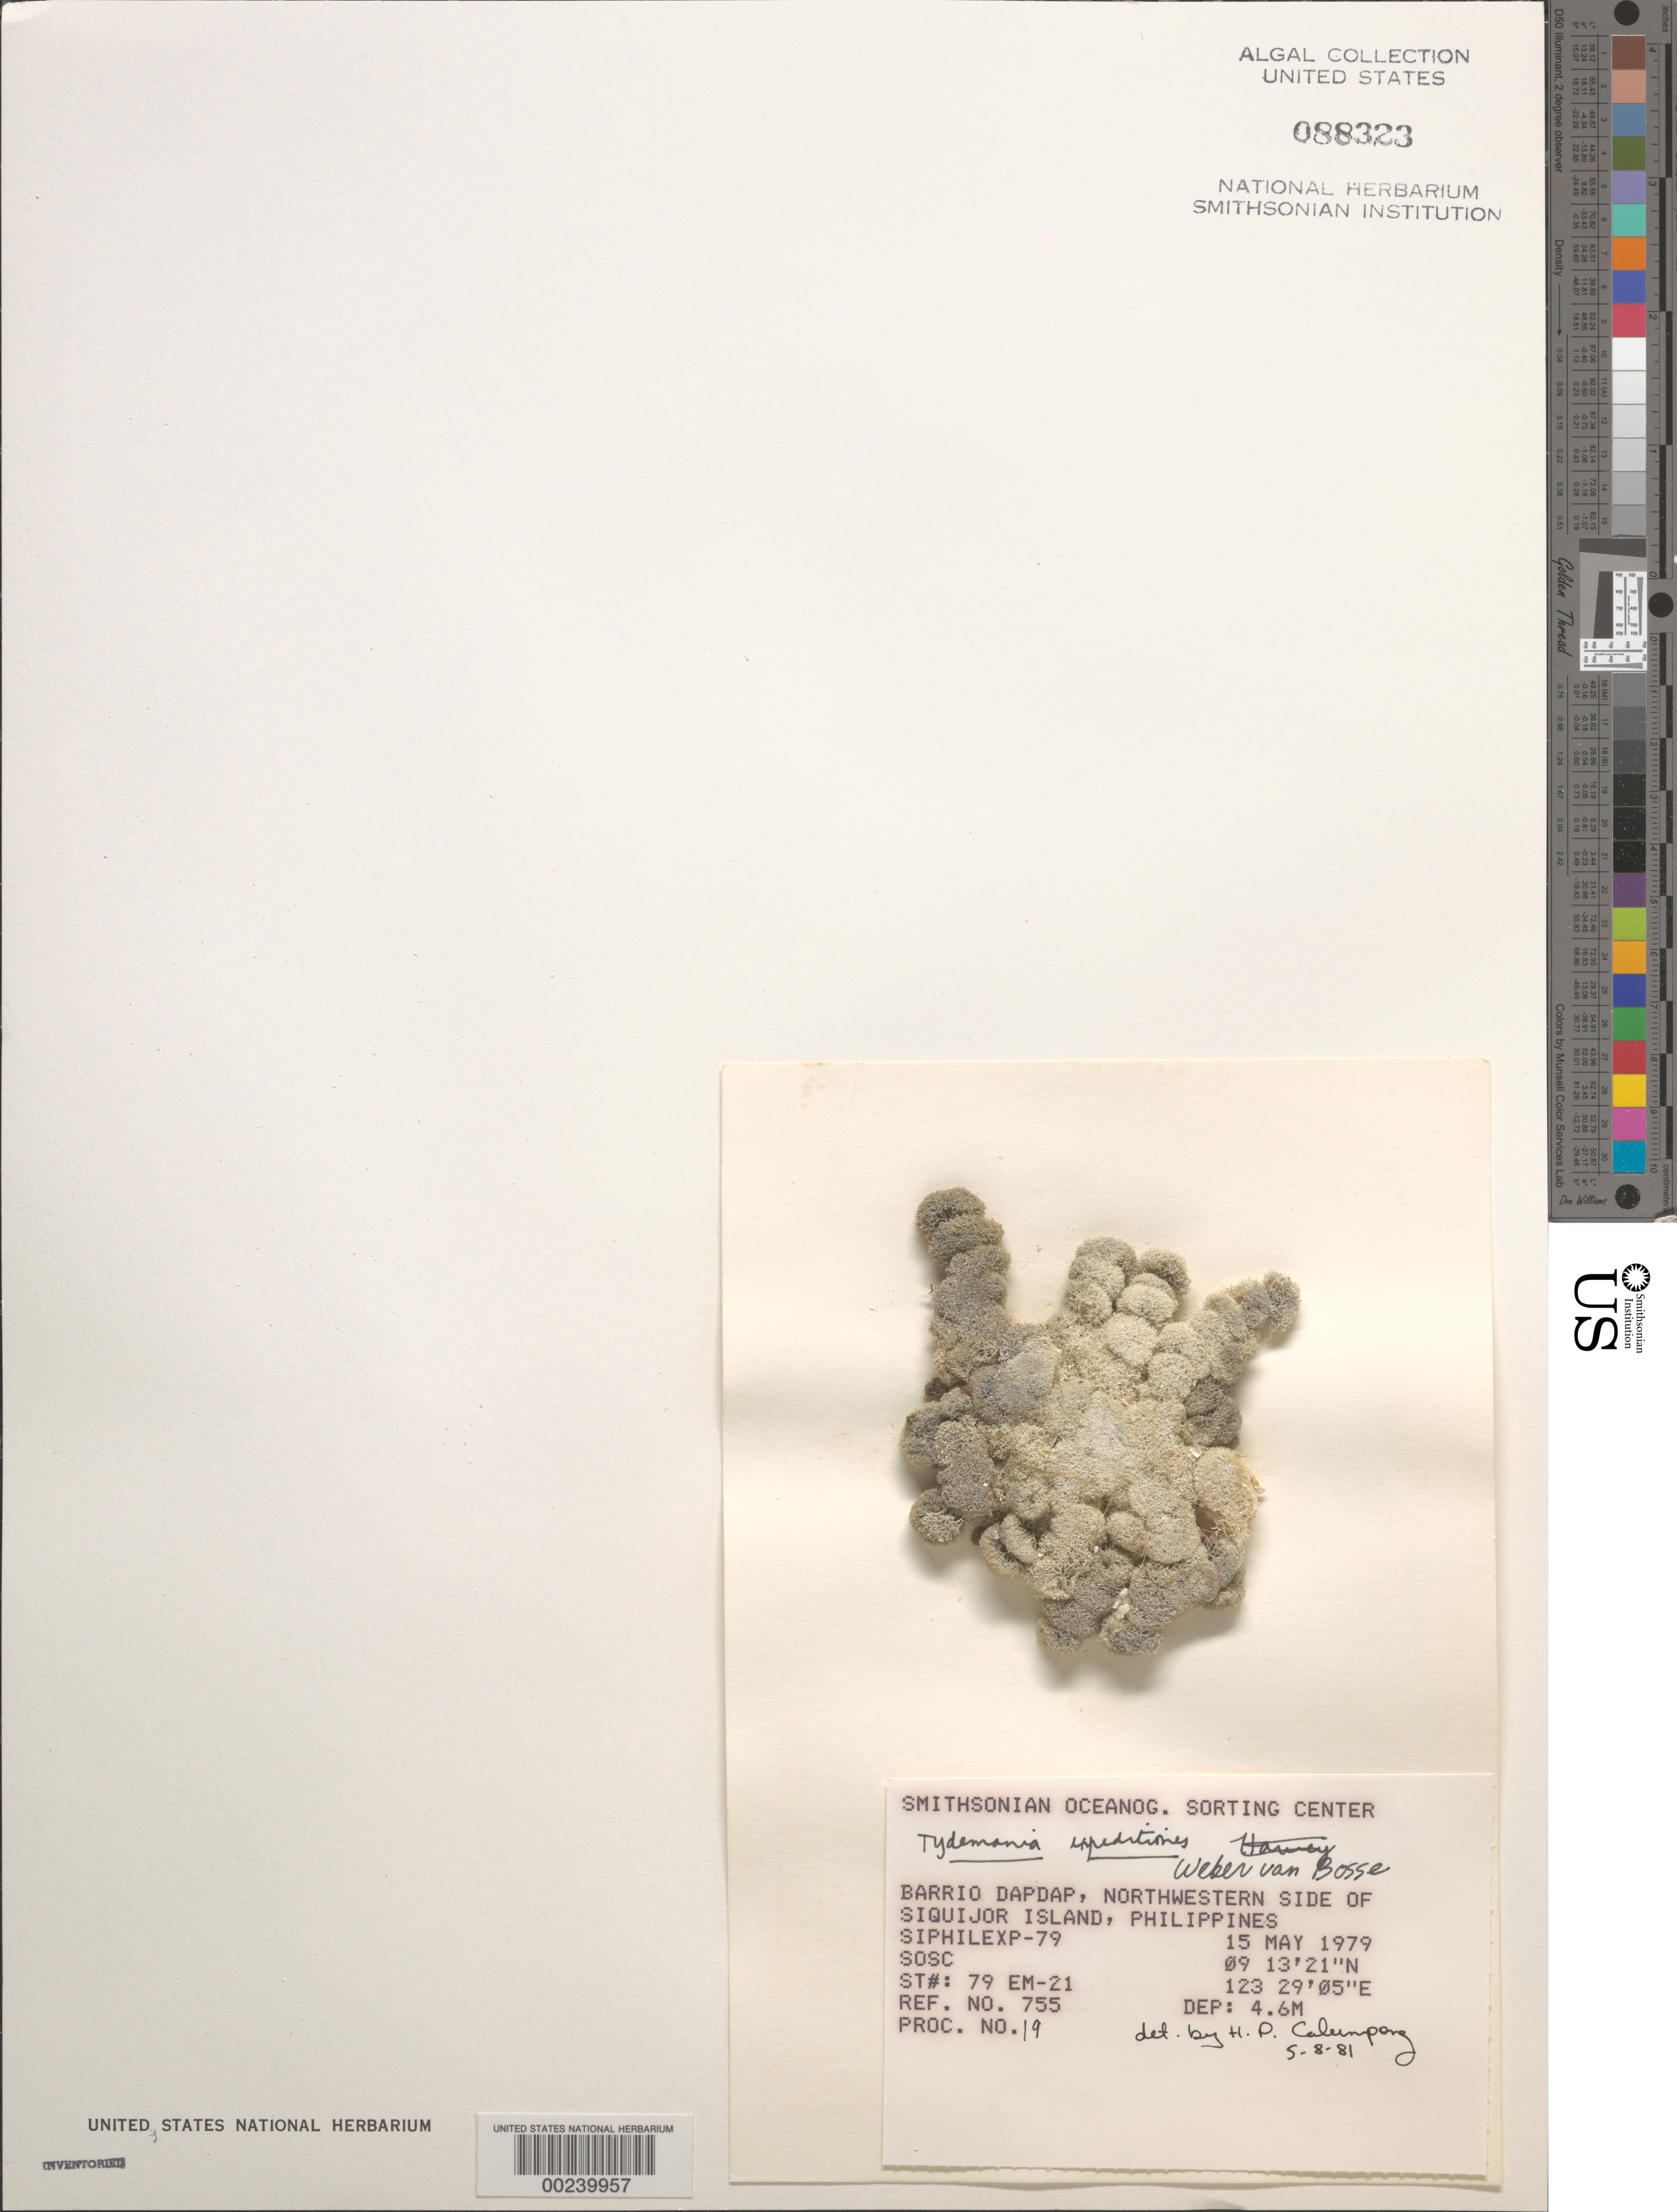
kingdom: Plantae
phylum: Chlorophyta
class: Ulvophyceae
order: Bryopsidales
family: Udoteaceae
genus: Tydemania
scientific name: Tydemania expeditionis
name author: Weber Bosse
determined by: Calumpong, H. P.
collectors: SOSC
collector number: Station 79 Em-21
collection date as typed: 15 May 1979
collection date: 1979-05-15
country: Philippines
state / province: Central Visayas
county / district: Siquijor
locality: Visayan, Barrio dapdap, siquijor island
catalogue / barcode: US 88323